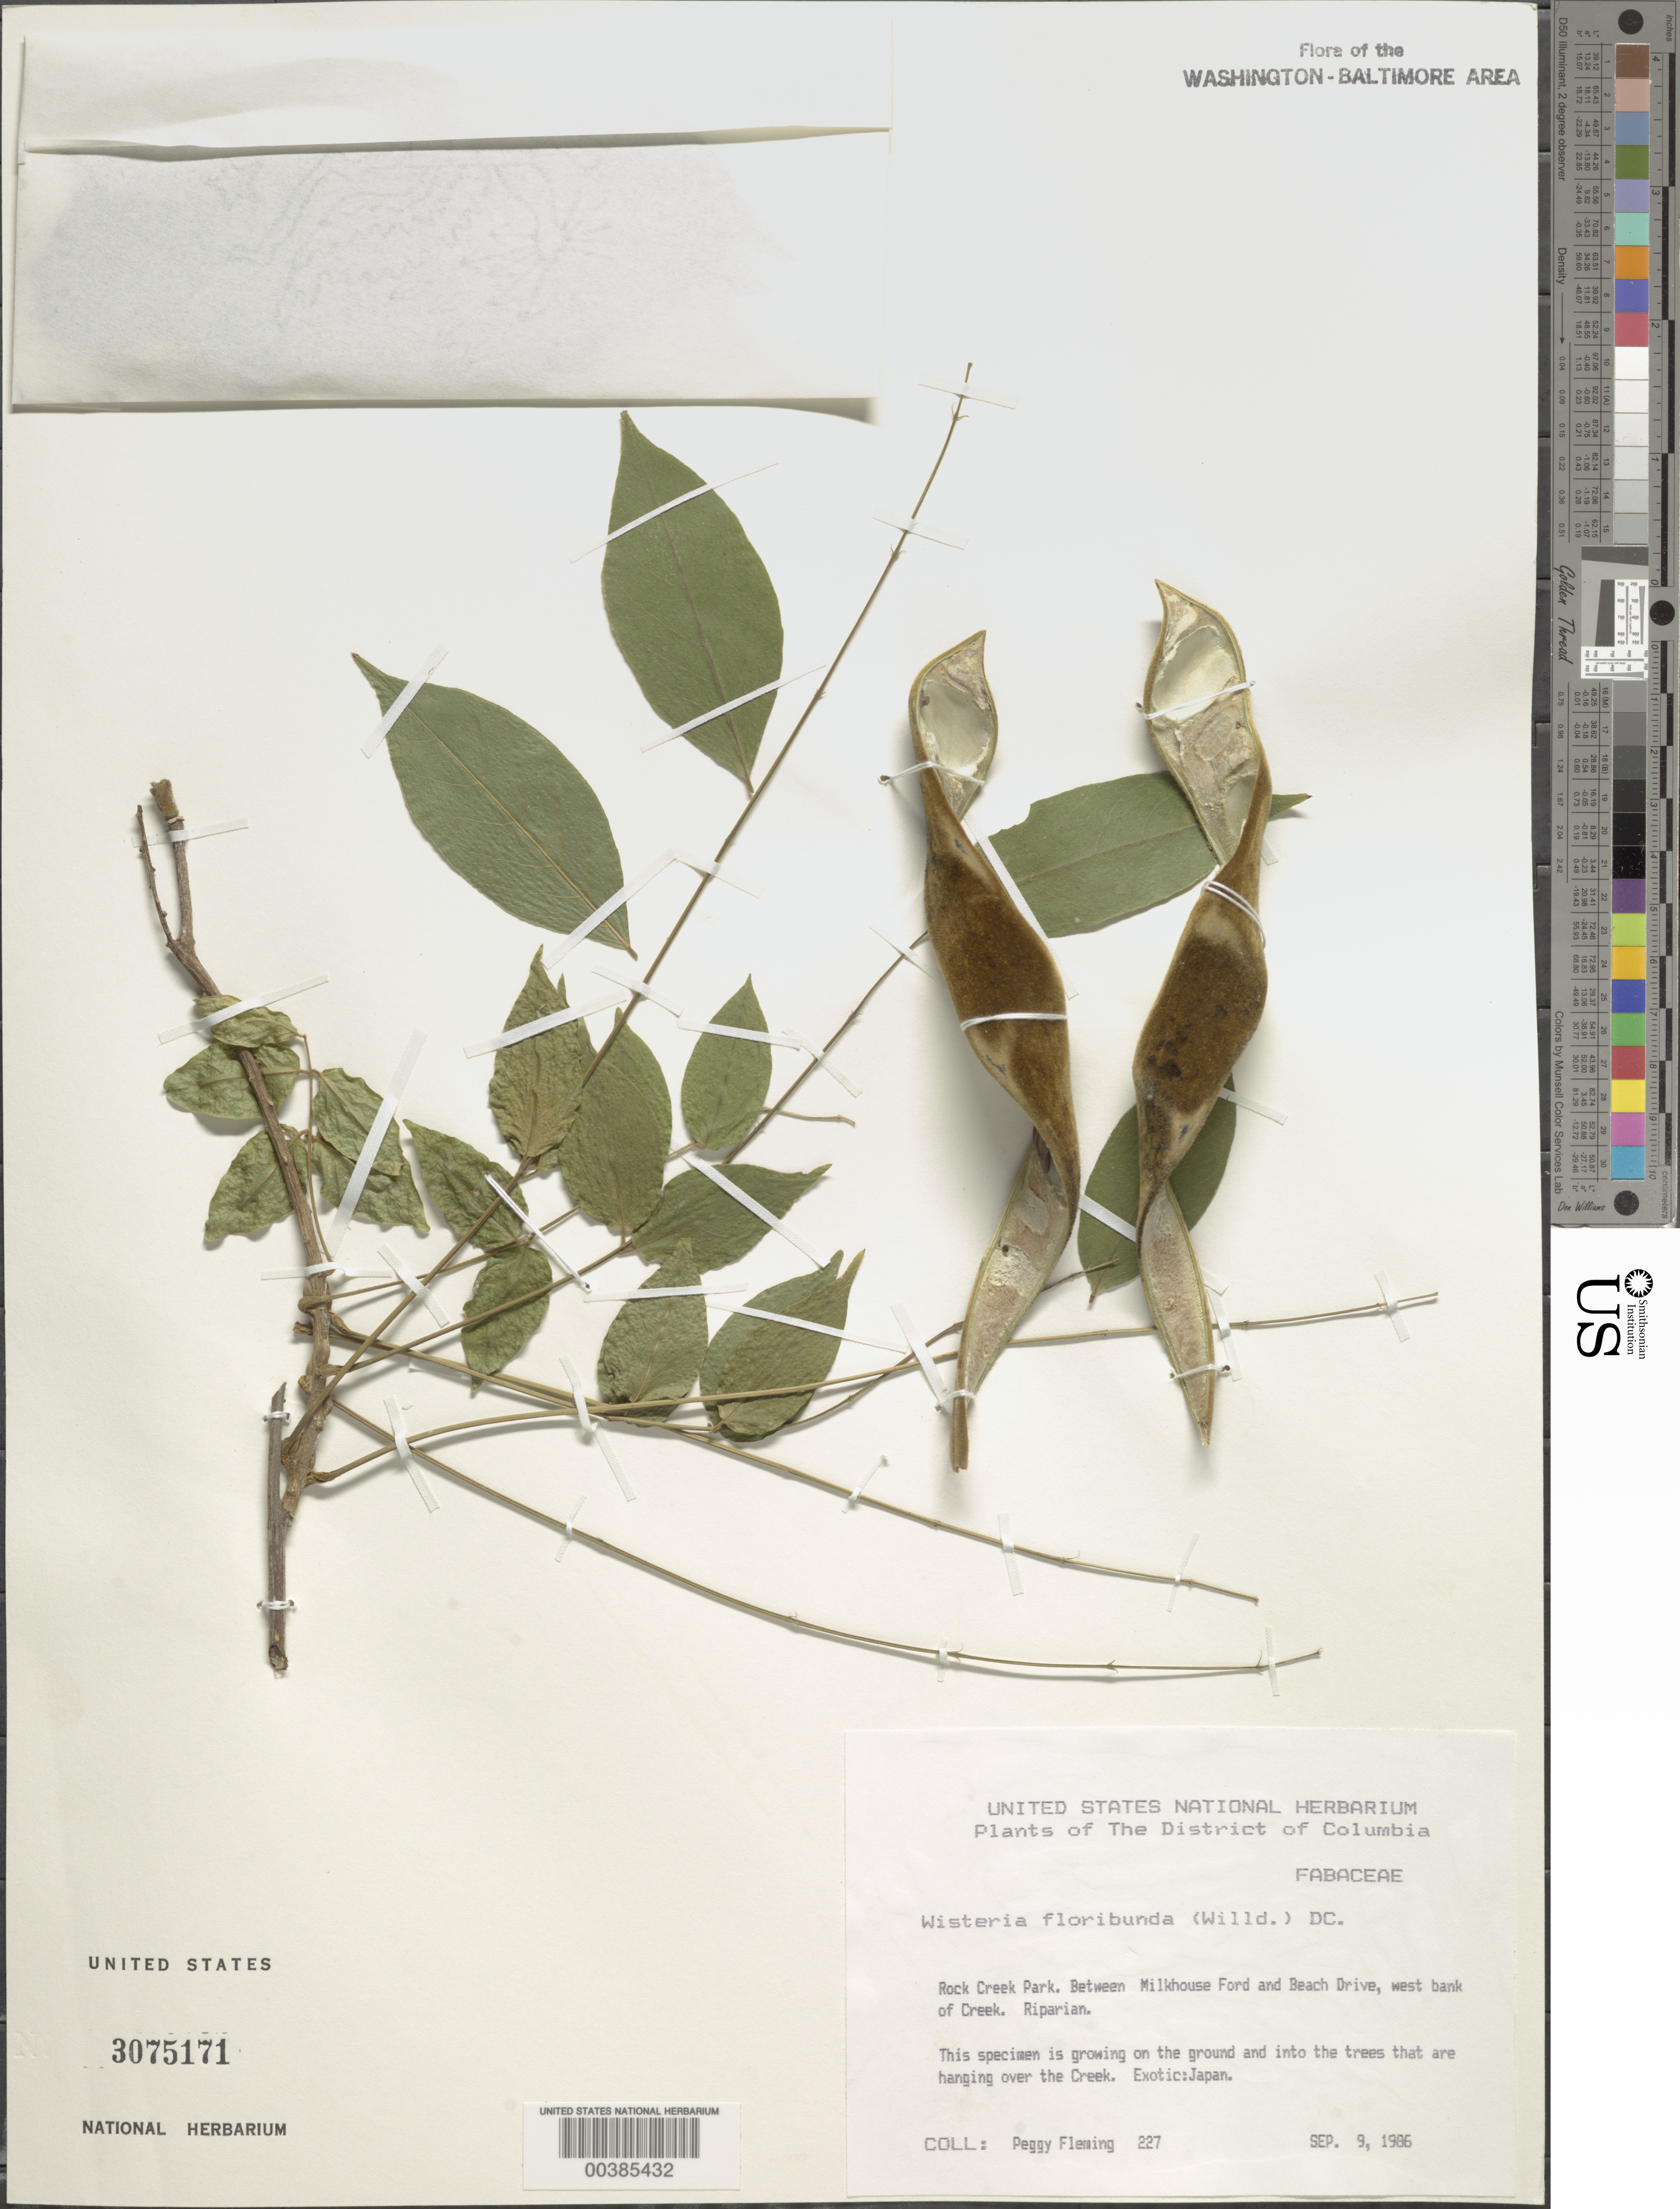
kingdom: Plantae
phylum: Tracheophyta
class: Magnoliopsida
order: Fabales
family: Fabaceae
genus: Wisteria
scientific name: Wisteria floribunda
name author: (Willd.) DC.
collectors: P. Fleming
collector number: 227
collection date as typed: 09 Sep 1986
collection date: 1986-09-09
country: United States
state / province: District of Columbia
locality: Rock Creek Park, between Milkhouse Ford and Beach Drive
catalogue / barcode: US 3075171